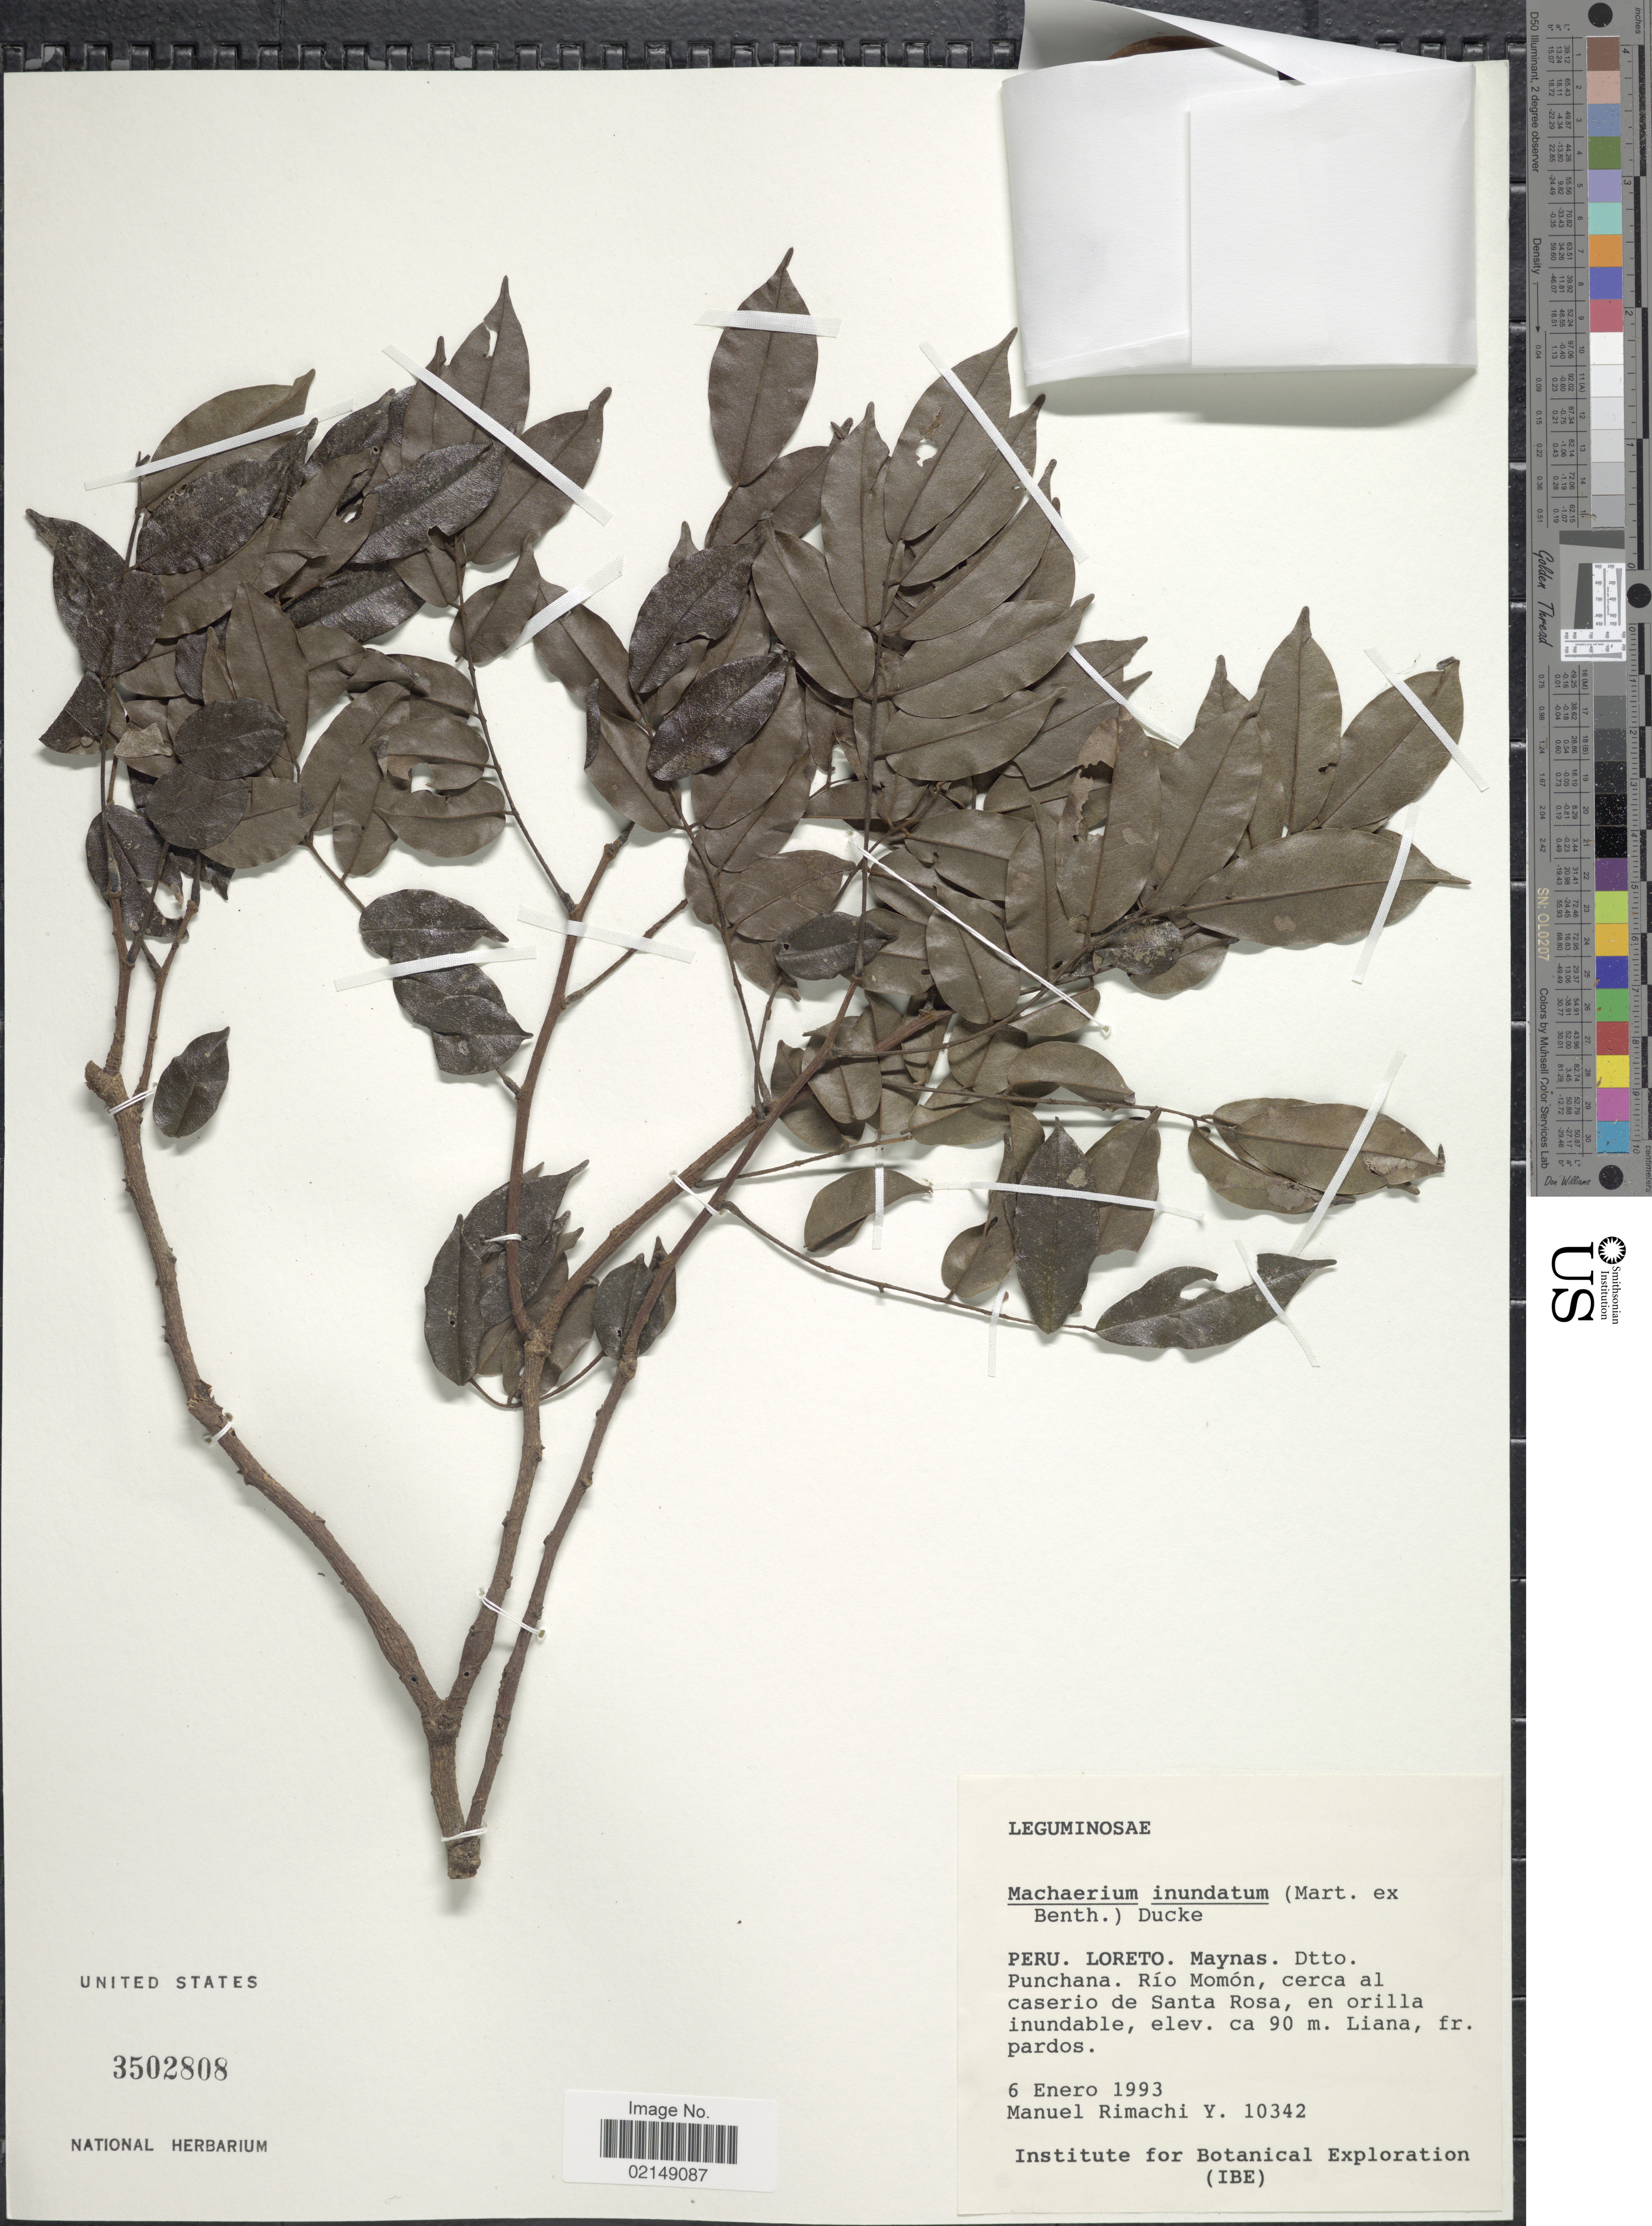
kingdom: Plantae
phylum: Tracheophyta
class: Magnoliopsida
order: Fabales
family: Fabaceae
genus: Machaerium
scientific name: Machaerium inundatum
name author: (Mart. ex Benth.) Ducke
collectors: M. Rimachi Y.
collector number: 10342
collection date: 1993-01-06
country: Peru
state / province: Loreto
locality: Maynas, Dtto. Punchana, Rio Momon, cerca al caserio de Santa Rosa, en orilla inundable.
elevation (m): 90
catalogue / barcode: US 3502808